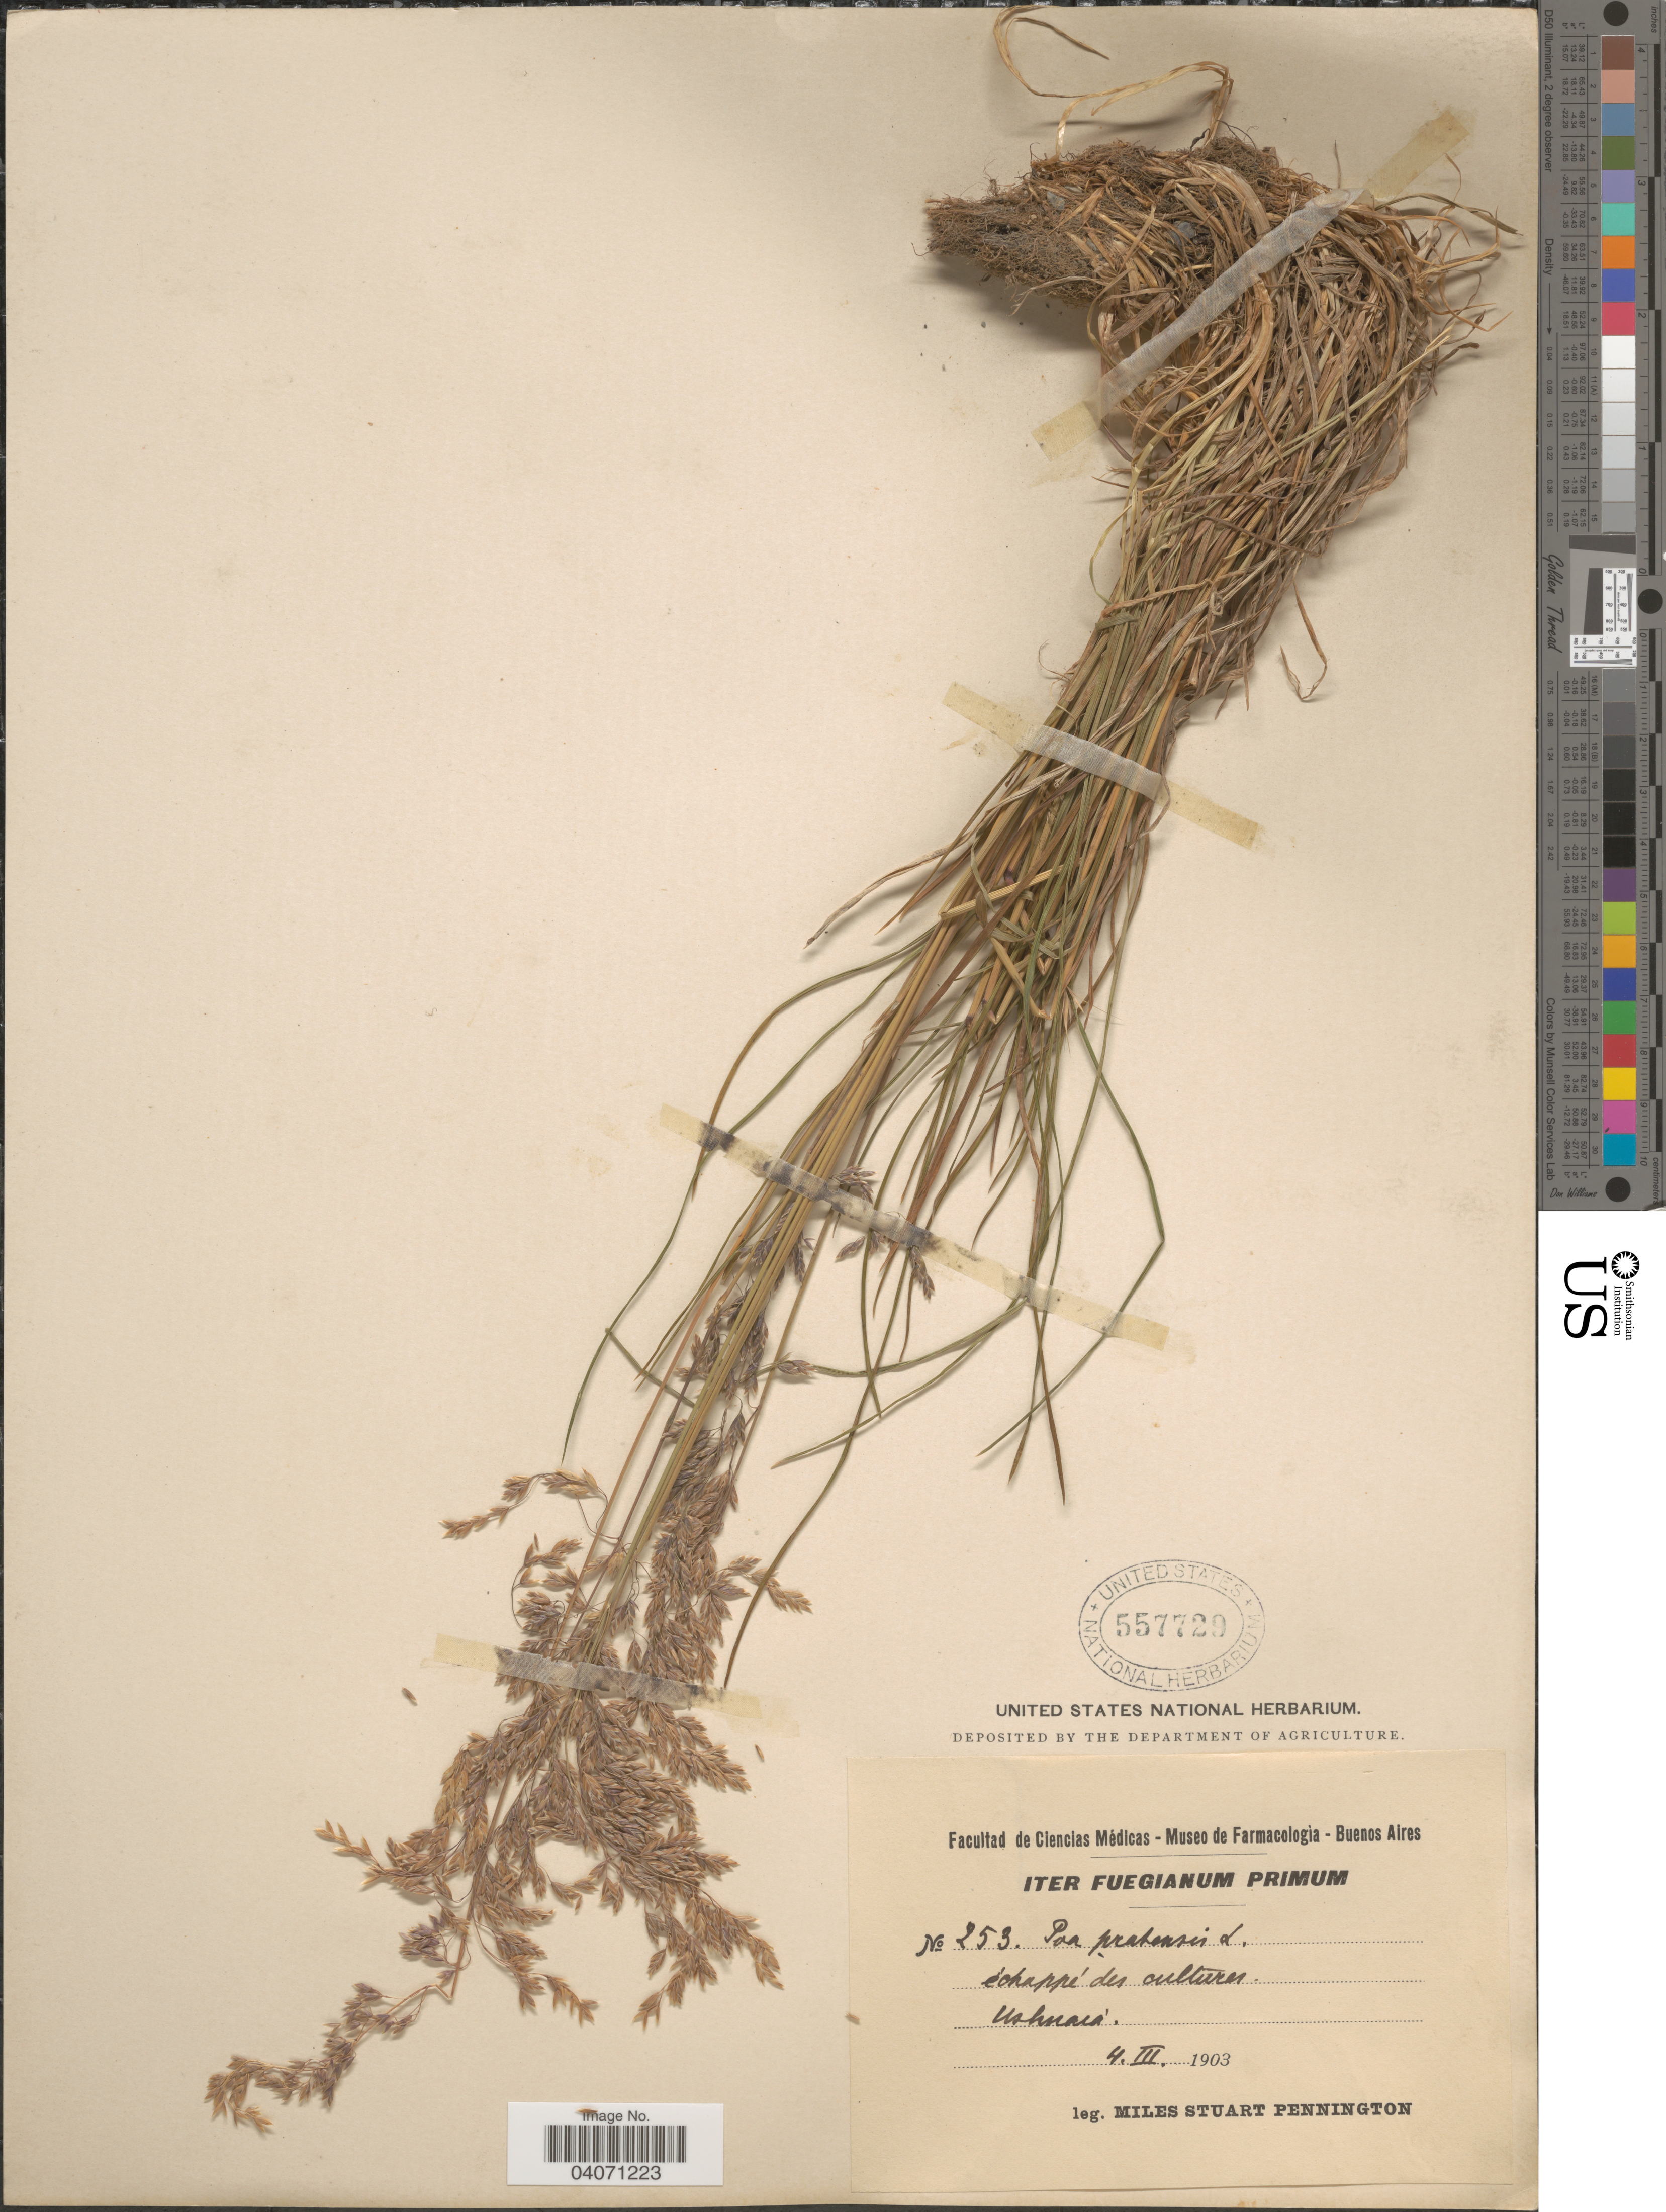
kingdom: Plantae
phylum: Tracheophyta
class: Liliopsida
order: Poales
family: Poaceae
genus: Poa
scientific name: Poa pratensis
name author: L.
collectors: M. Pennington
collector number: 253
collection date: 1903-03-04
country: Argentina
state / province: Buenos Aires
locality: Iter Fuegianum Primum. Échappé des cultures. Ushnaia.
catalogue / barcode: US 557720